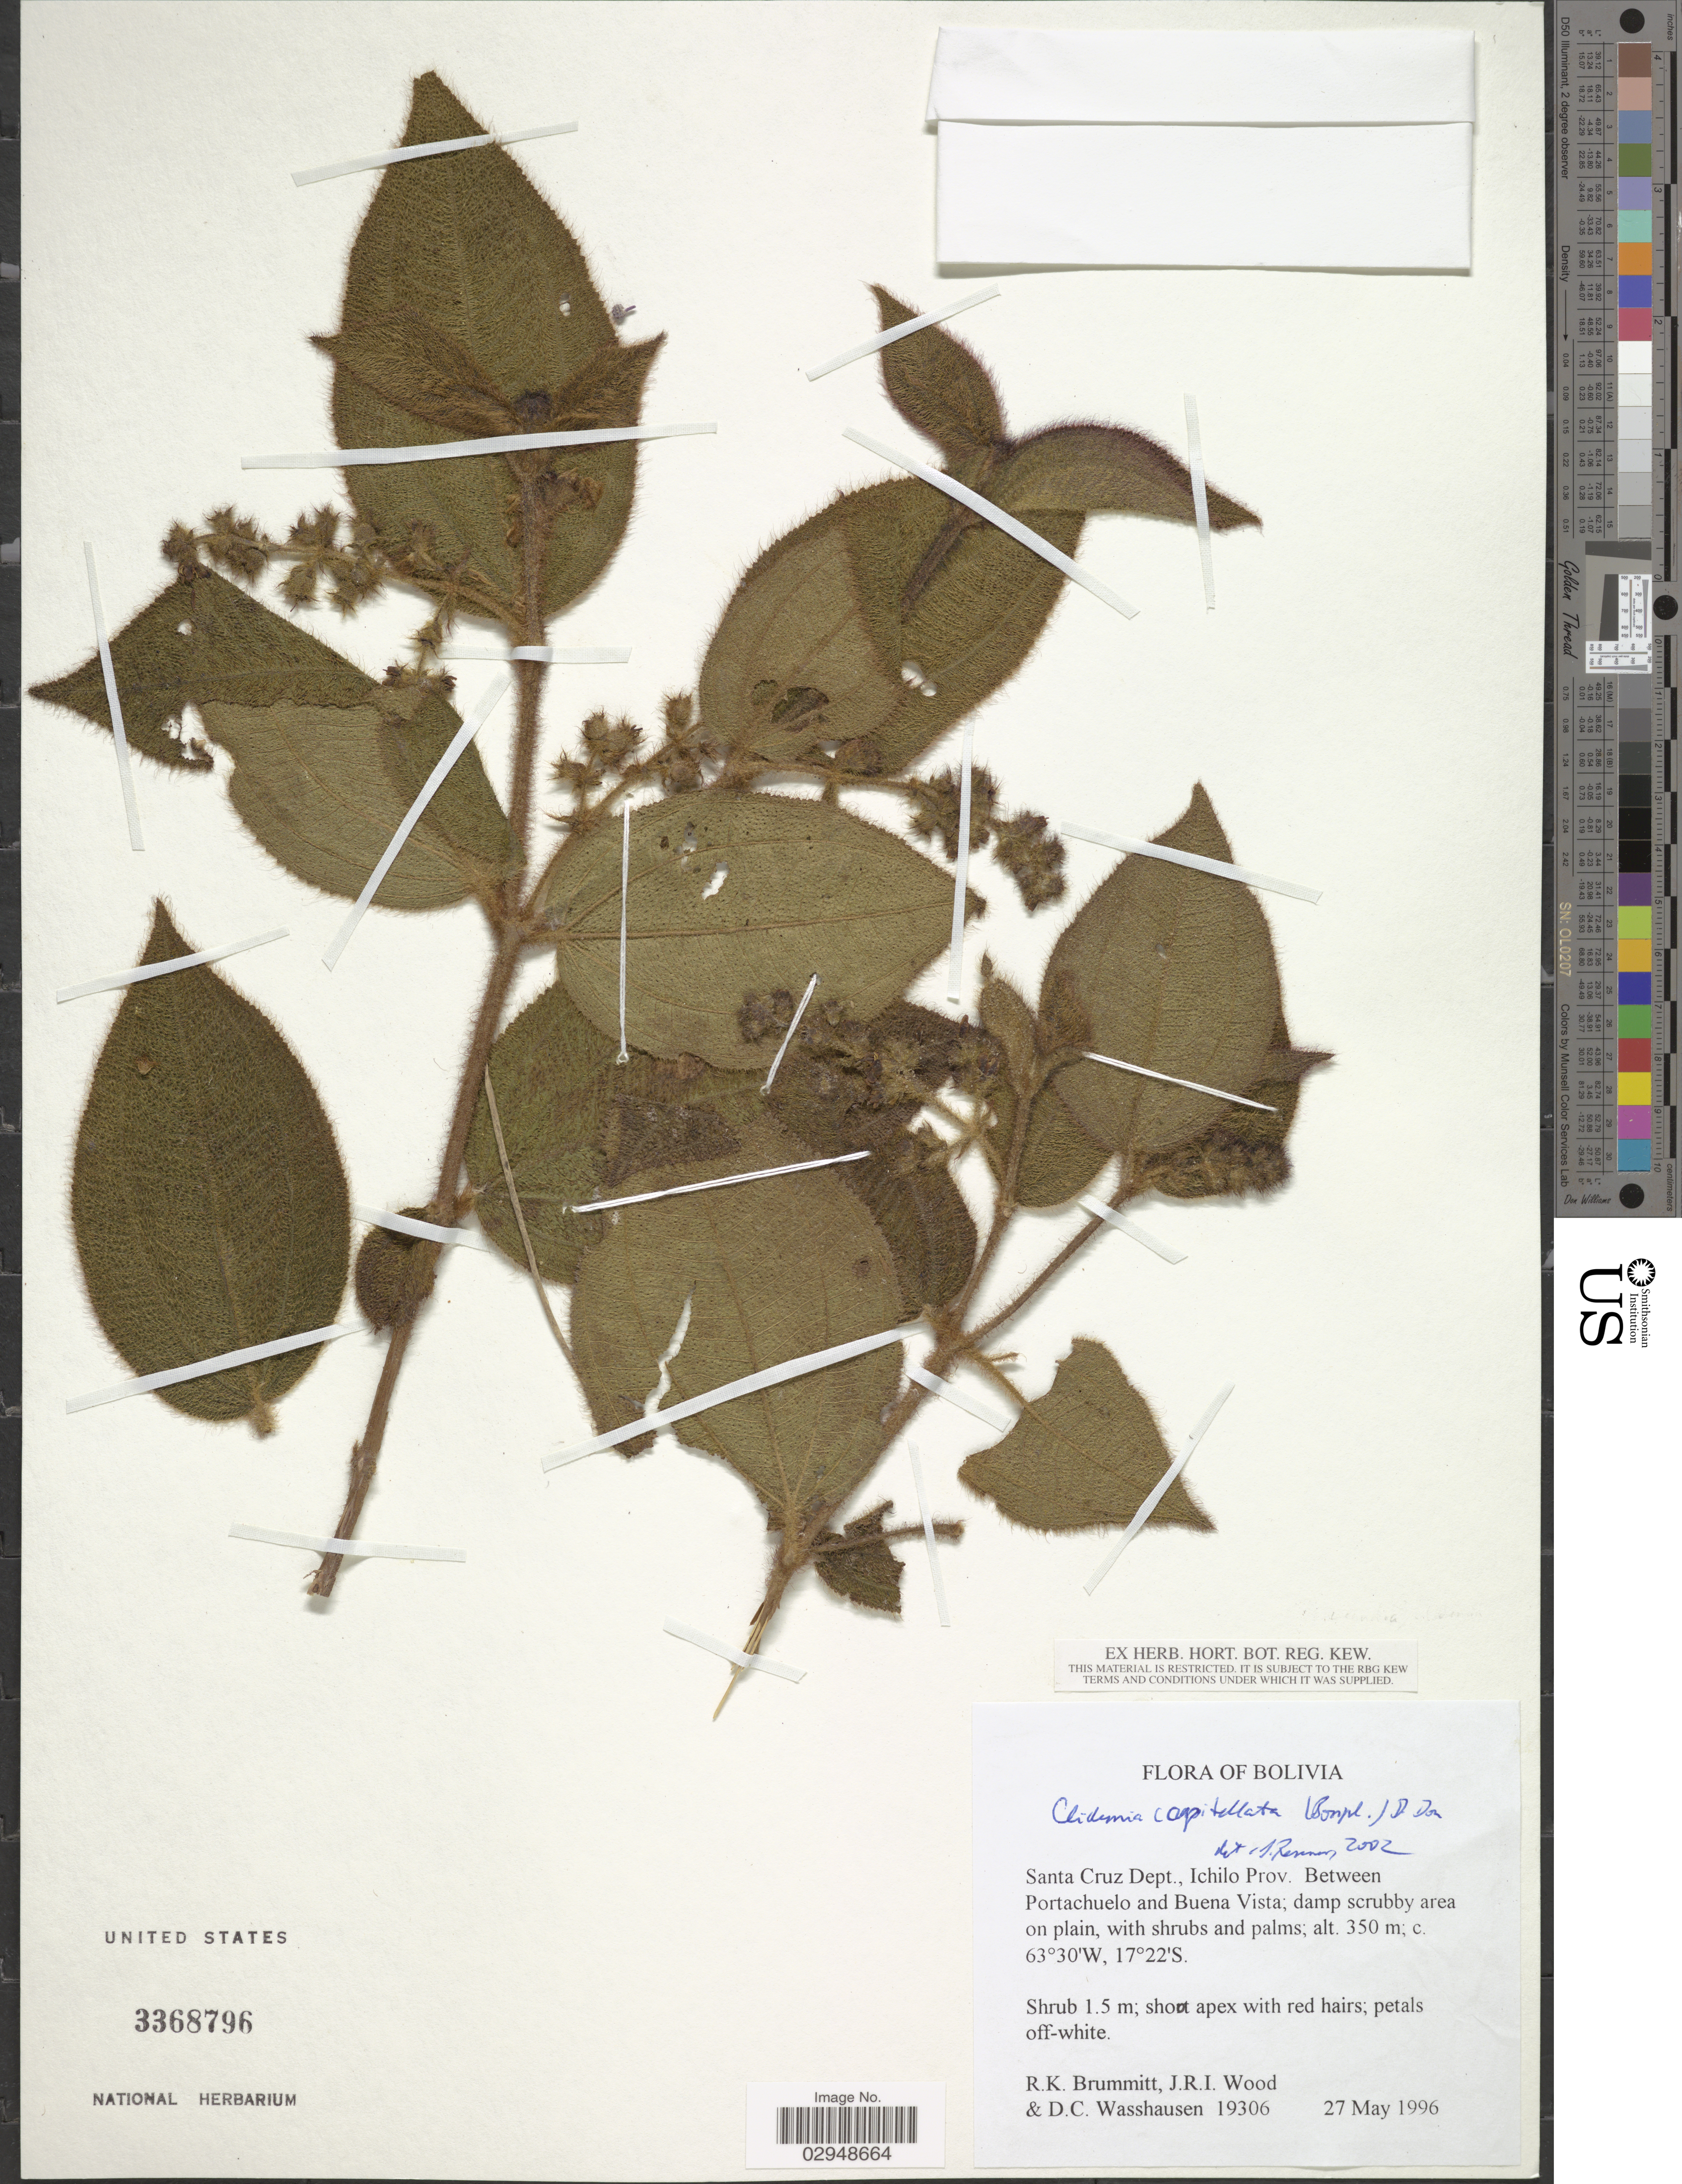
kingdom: Plantae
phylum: Tracheophyta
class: Magnoliopsida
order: Myrtales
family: Melastomataceae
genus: Clidemia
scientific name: Clidemia capitellata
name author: (Bonpl.) D. Don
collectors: R. K. Brummitt, J. R. I. Wood & D. C. Wasshausen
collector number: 19306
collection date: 1996-05-27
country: Bolivia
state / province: Santa Cruz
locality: Santa Cruz Dept., Ichilo Prov. Between Portachuelo and Buena Vista.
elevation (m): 350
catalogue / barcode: US 3368796